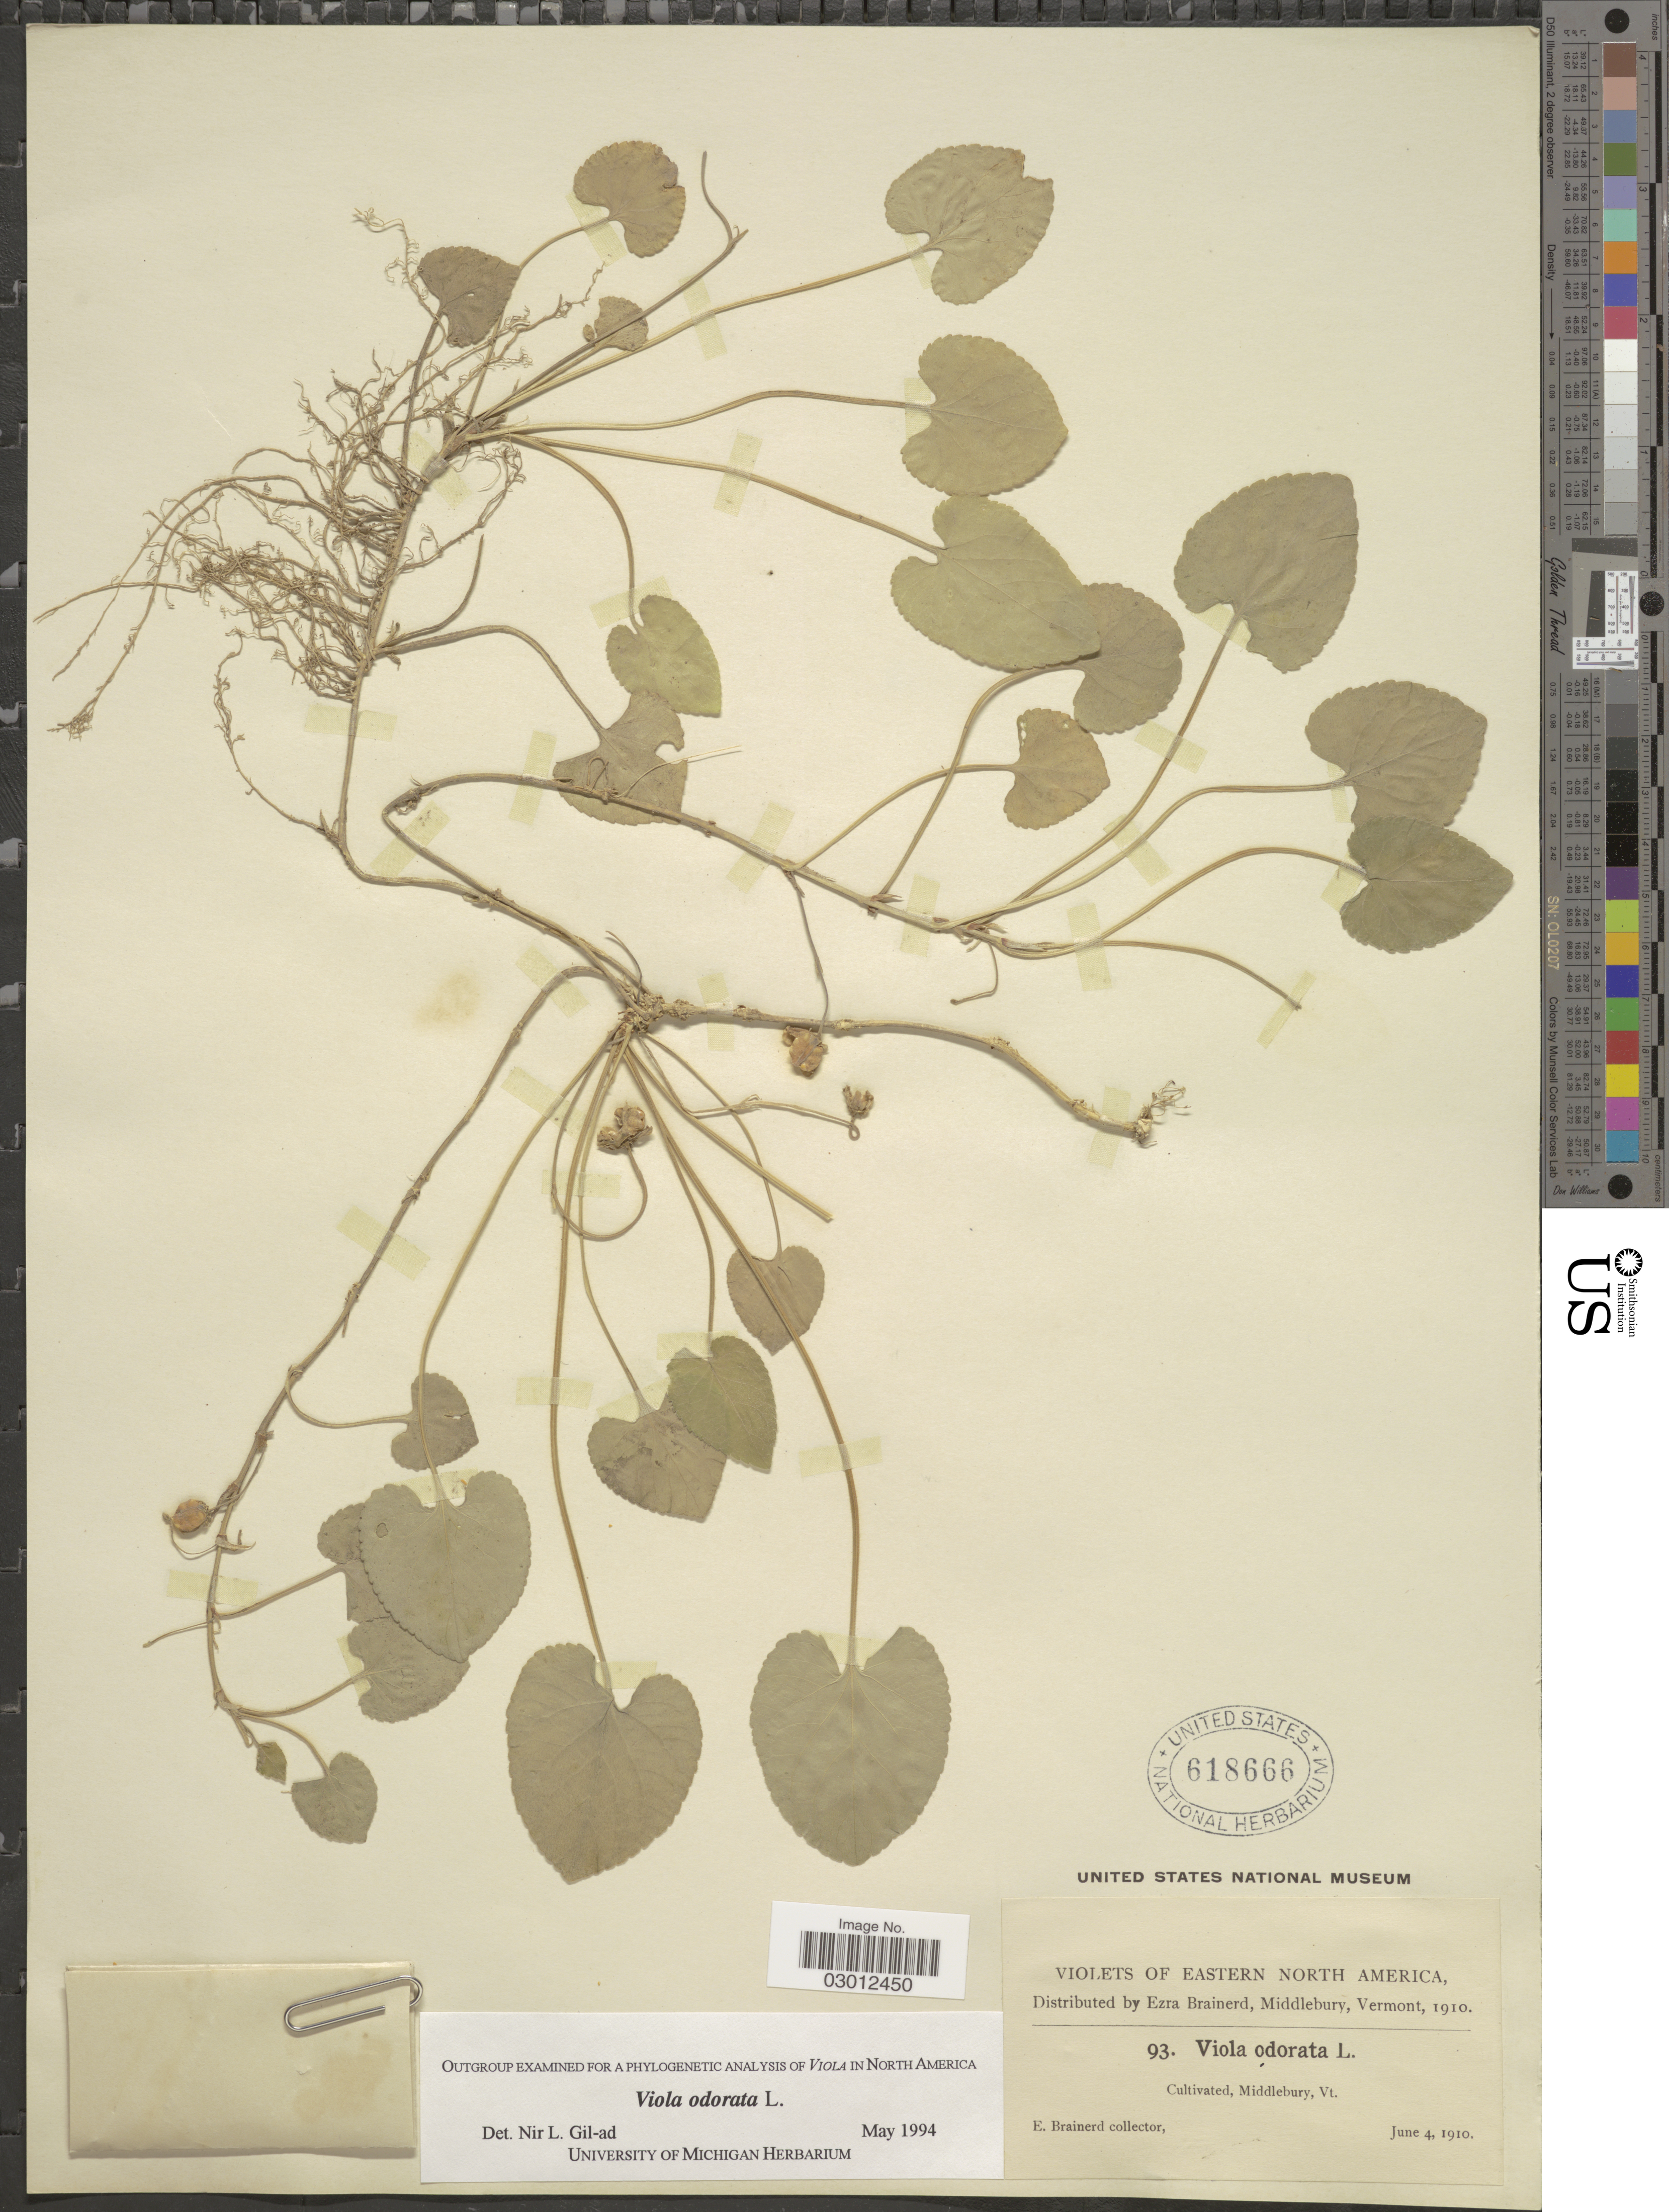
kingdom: Plantae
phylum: Tracheophyta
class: Magnoliopsida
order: Malpighiales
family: Violaceae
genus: Viola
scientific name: Viola odorata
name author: L.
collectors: E. Brainerd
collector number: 93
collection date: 1910-06-04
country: United States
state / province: Vermont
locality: Eastern North America. Cultivated, Middlebury, Vt.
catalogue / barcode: US 618666